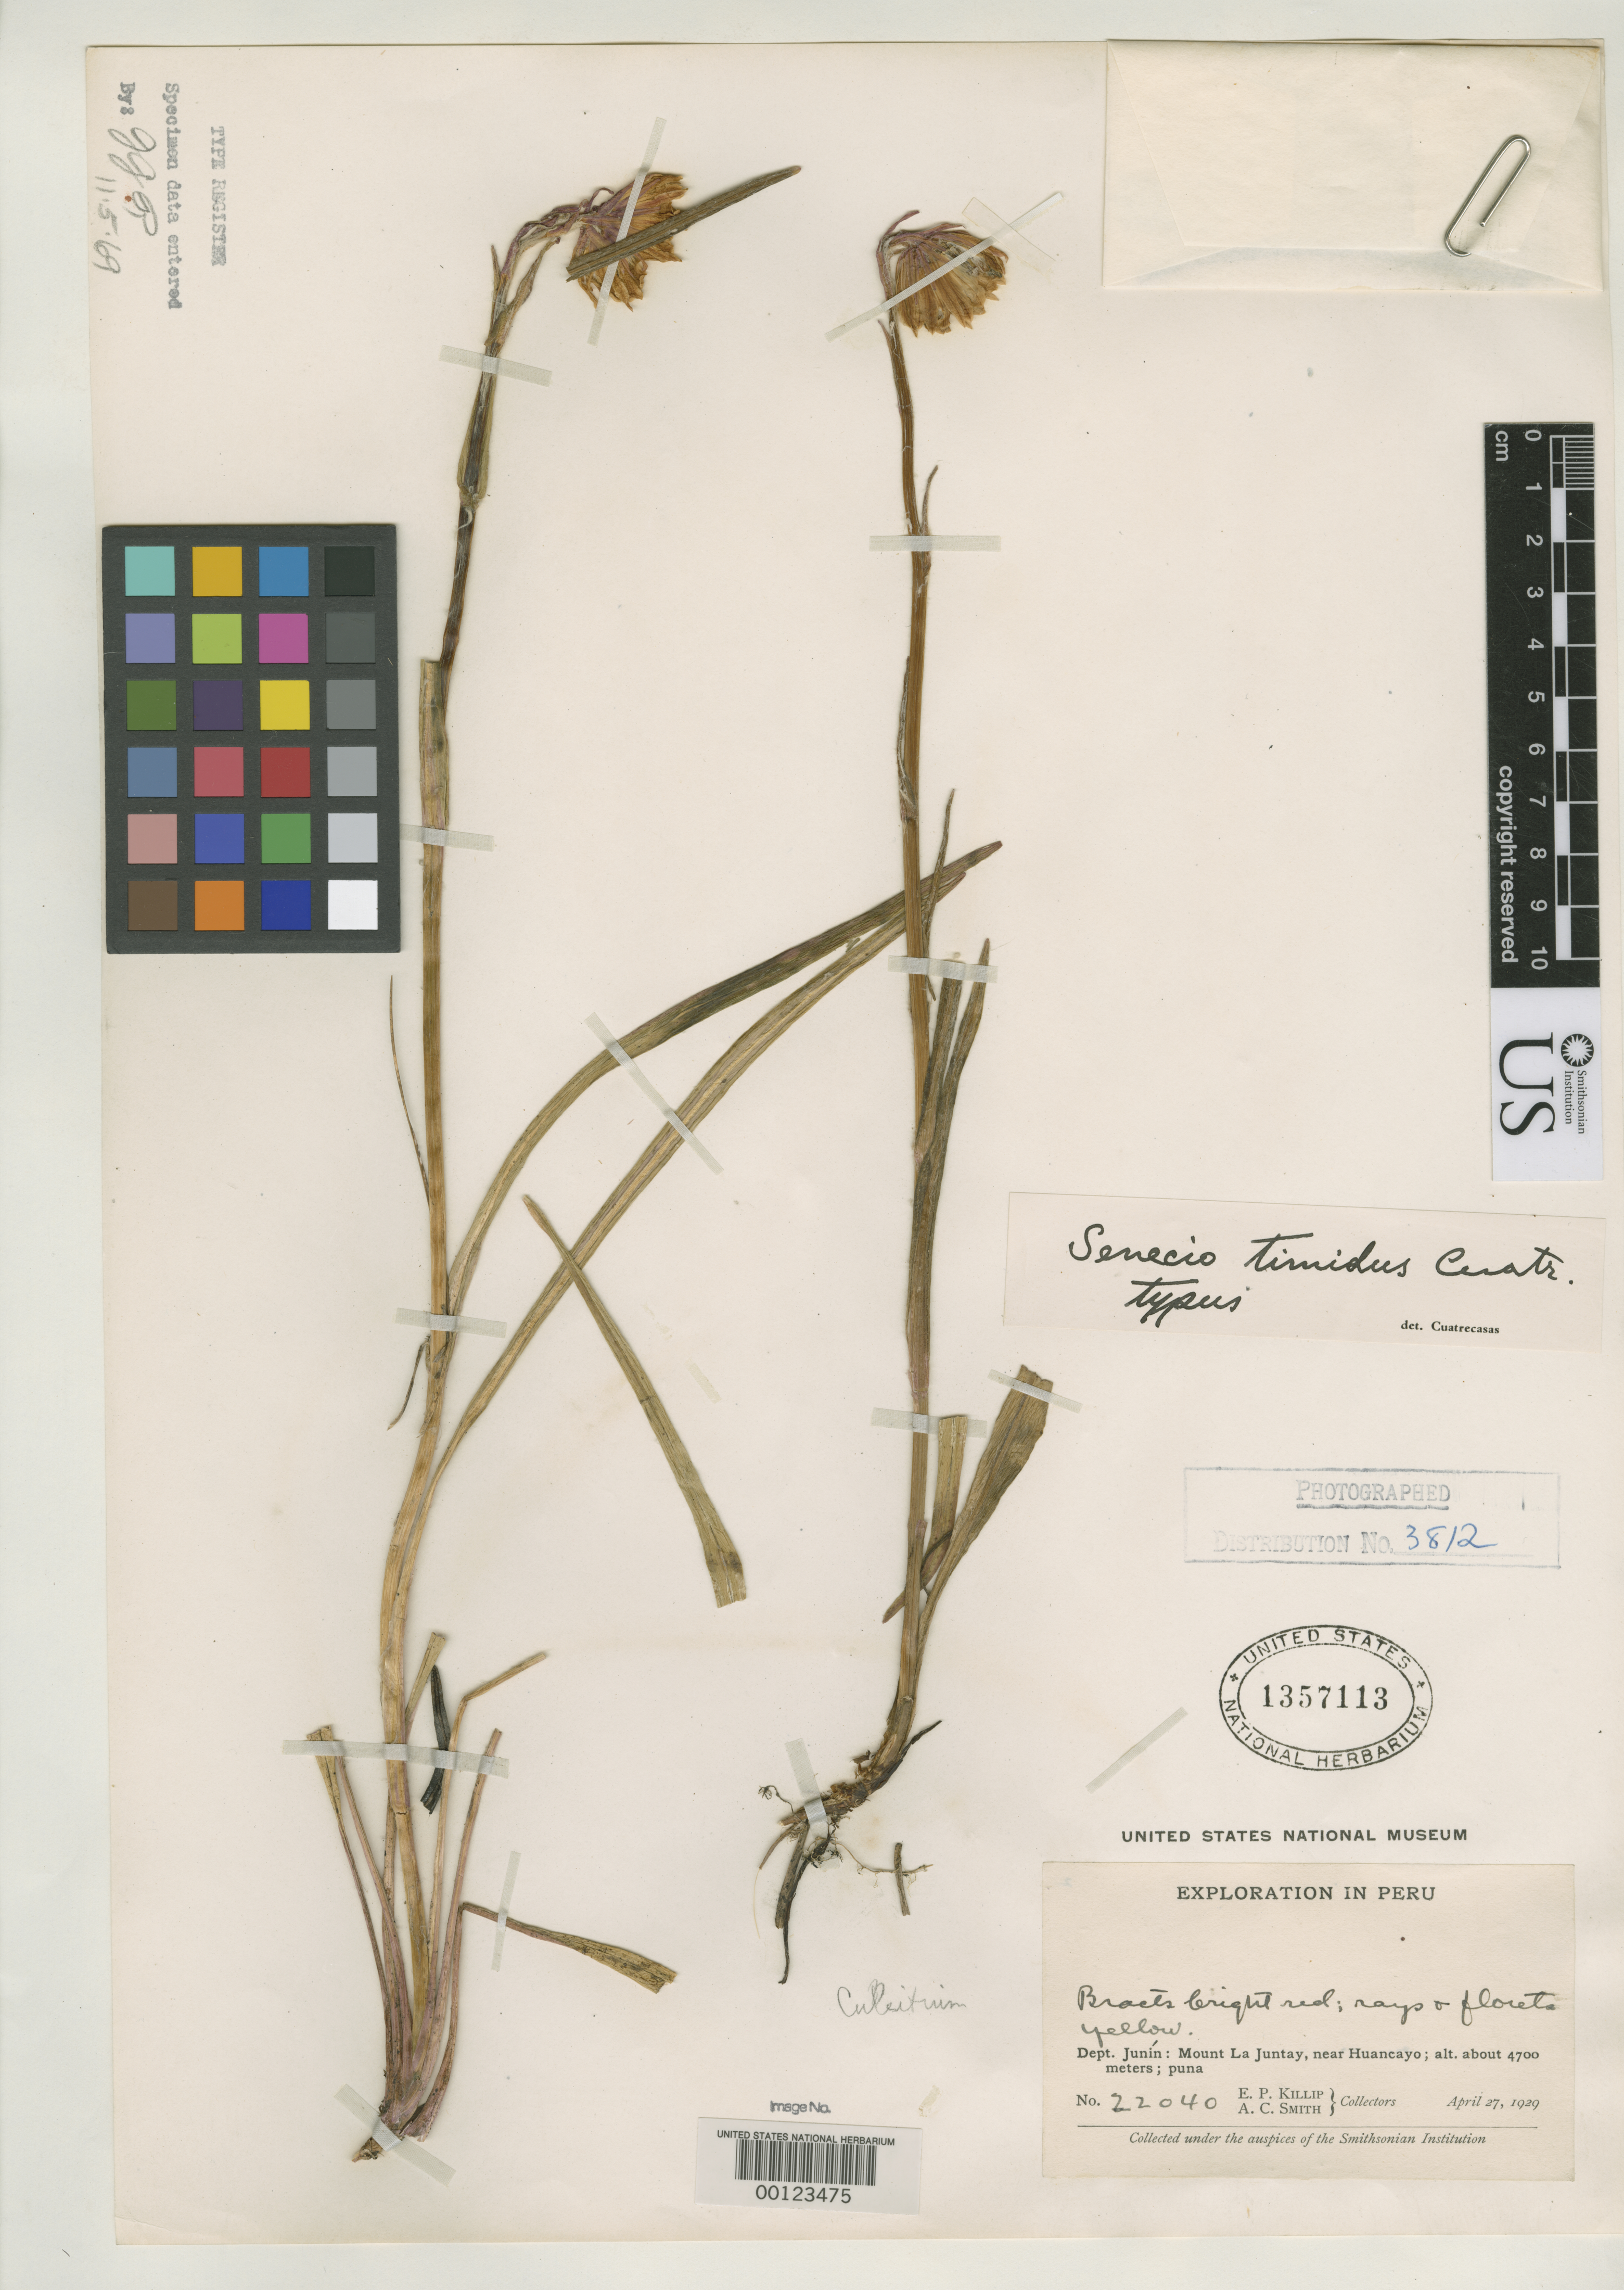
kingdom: Plantae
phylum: Tracheophyta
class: Magnoliopsida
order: Asterales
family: Asteraceae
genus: Senecio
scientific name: Senecio timidus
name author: Cuatrec.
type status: Holotype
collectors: E. P. Killip & A. C. Smith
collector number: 22040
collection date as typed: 27 Apr 1929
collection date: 1929-04-27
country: Peru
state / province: Junín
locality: Near Huancayo, Mount La Juntay.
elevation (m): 4700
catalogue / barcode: US 1357113